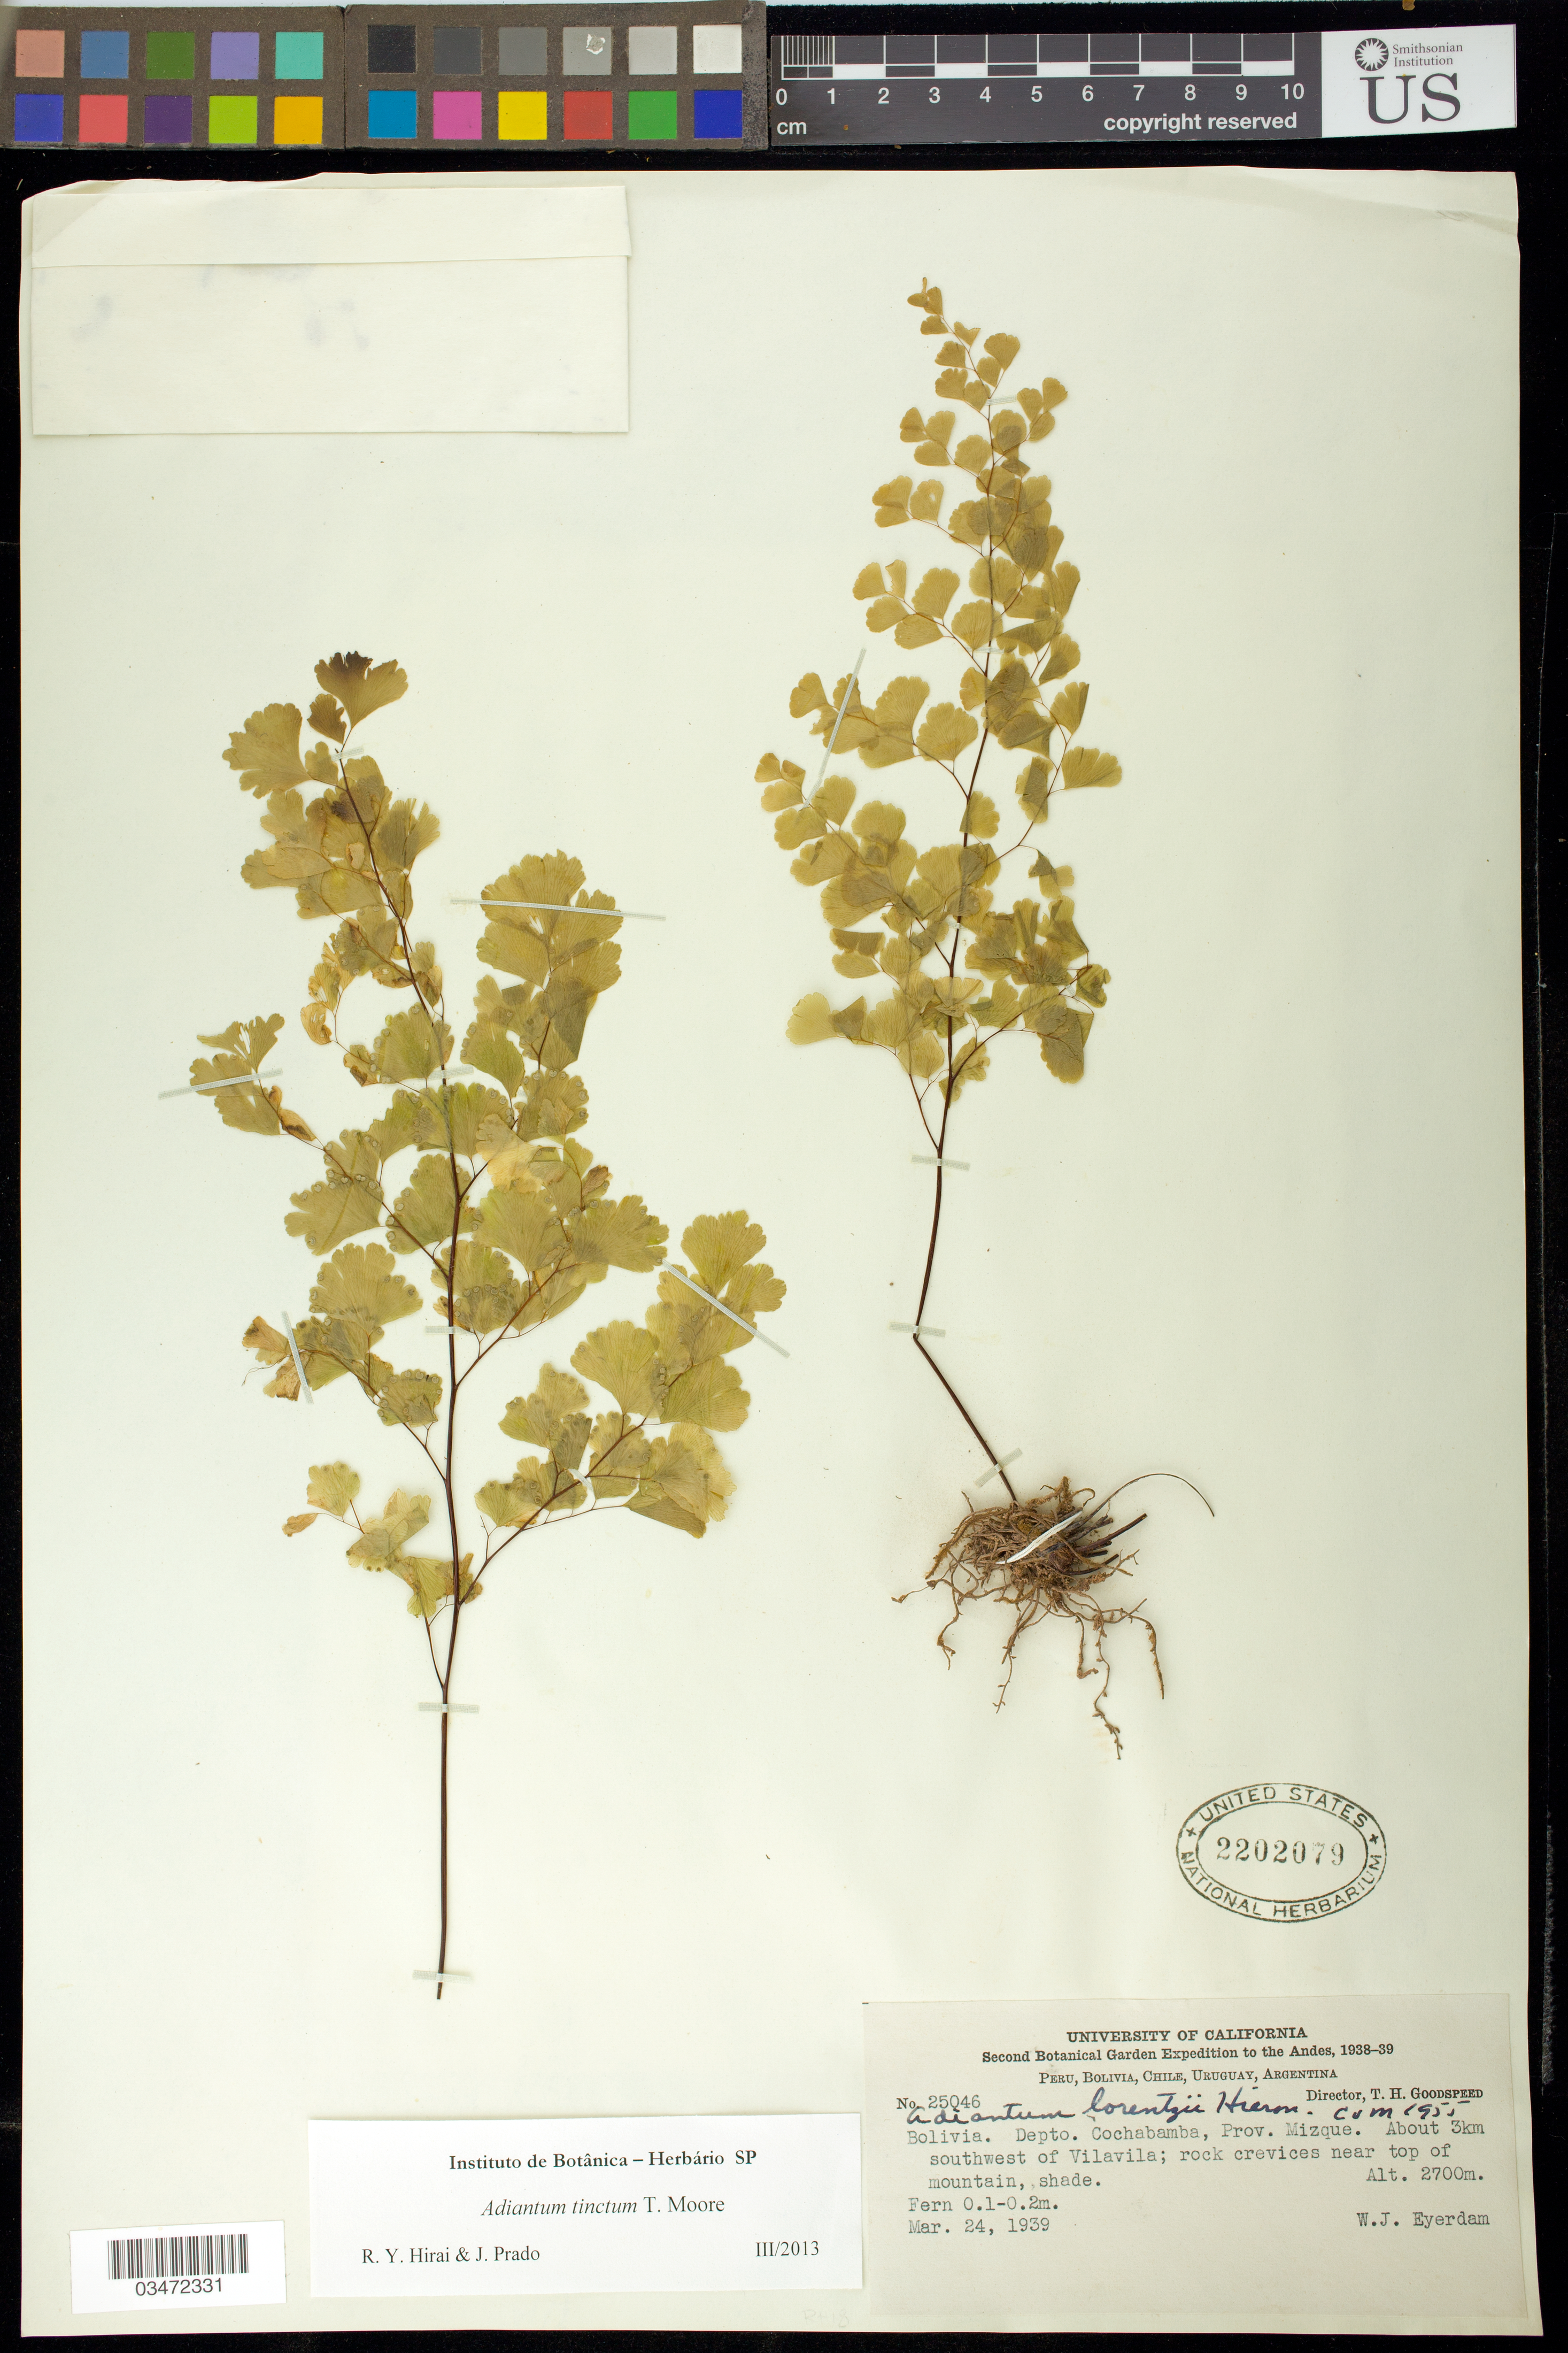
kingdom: Plantae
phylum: Tracheophyta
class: Polypodiopsida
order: Polypodiales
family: Pteridaceae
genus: Adiantum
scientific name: Adiantum tinctum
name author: T. Moore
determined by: Hirzi, R. Y.; Prado, J.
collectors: W. J. Eyerdam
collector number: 25046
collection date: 1939-03-24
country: Bolivia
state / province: Cochabamba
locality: Prov. Mizque. About 3 km SW of Vilavila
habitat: Rock crevices near top of mountain, shade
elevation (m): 2700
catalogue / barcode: US 2202079